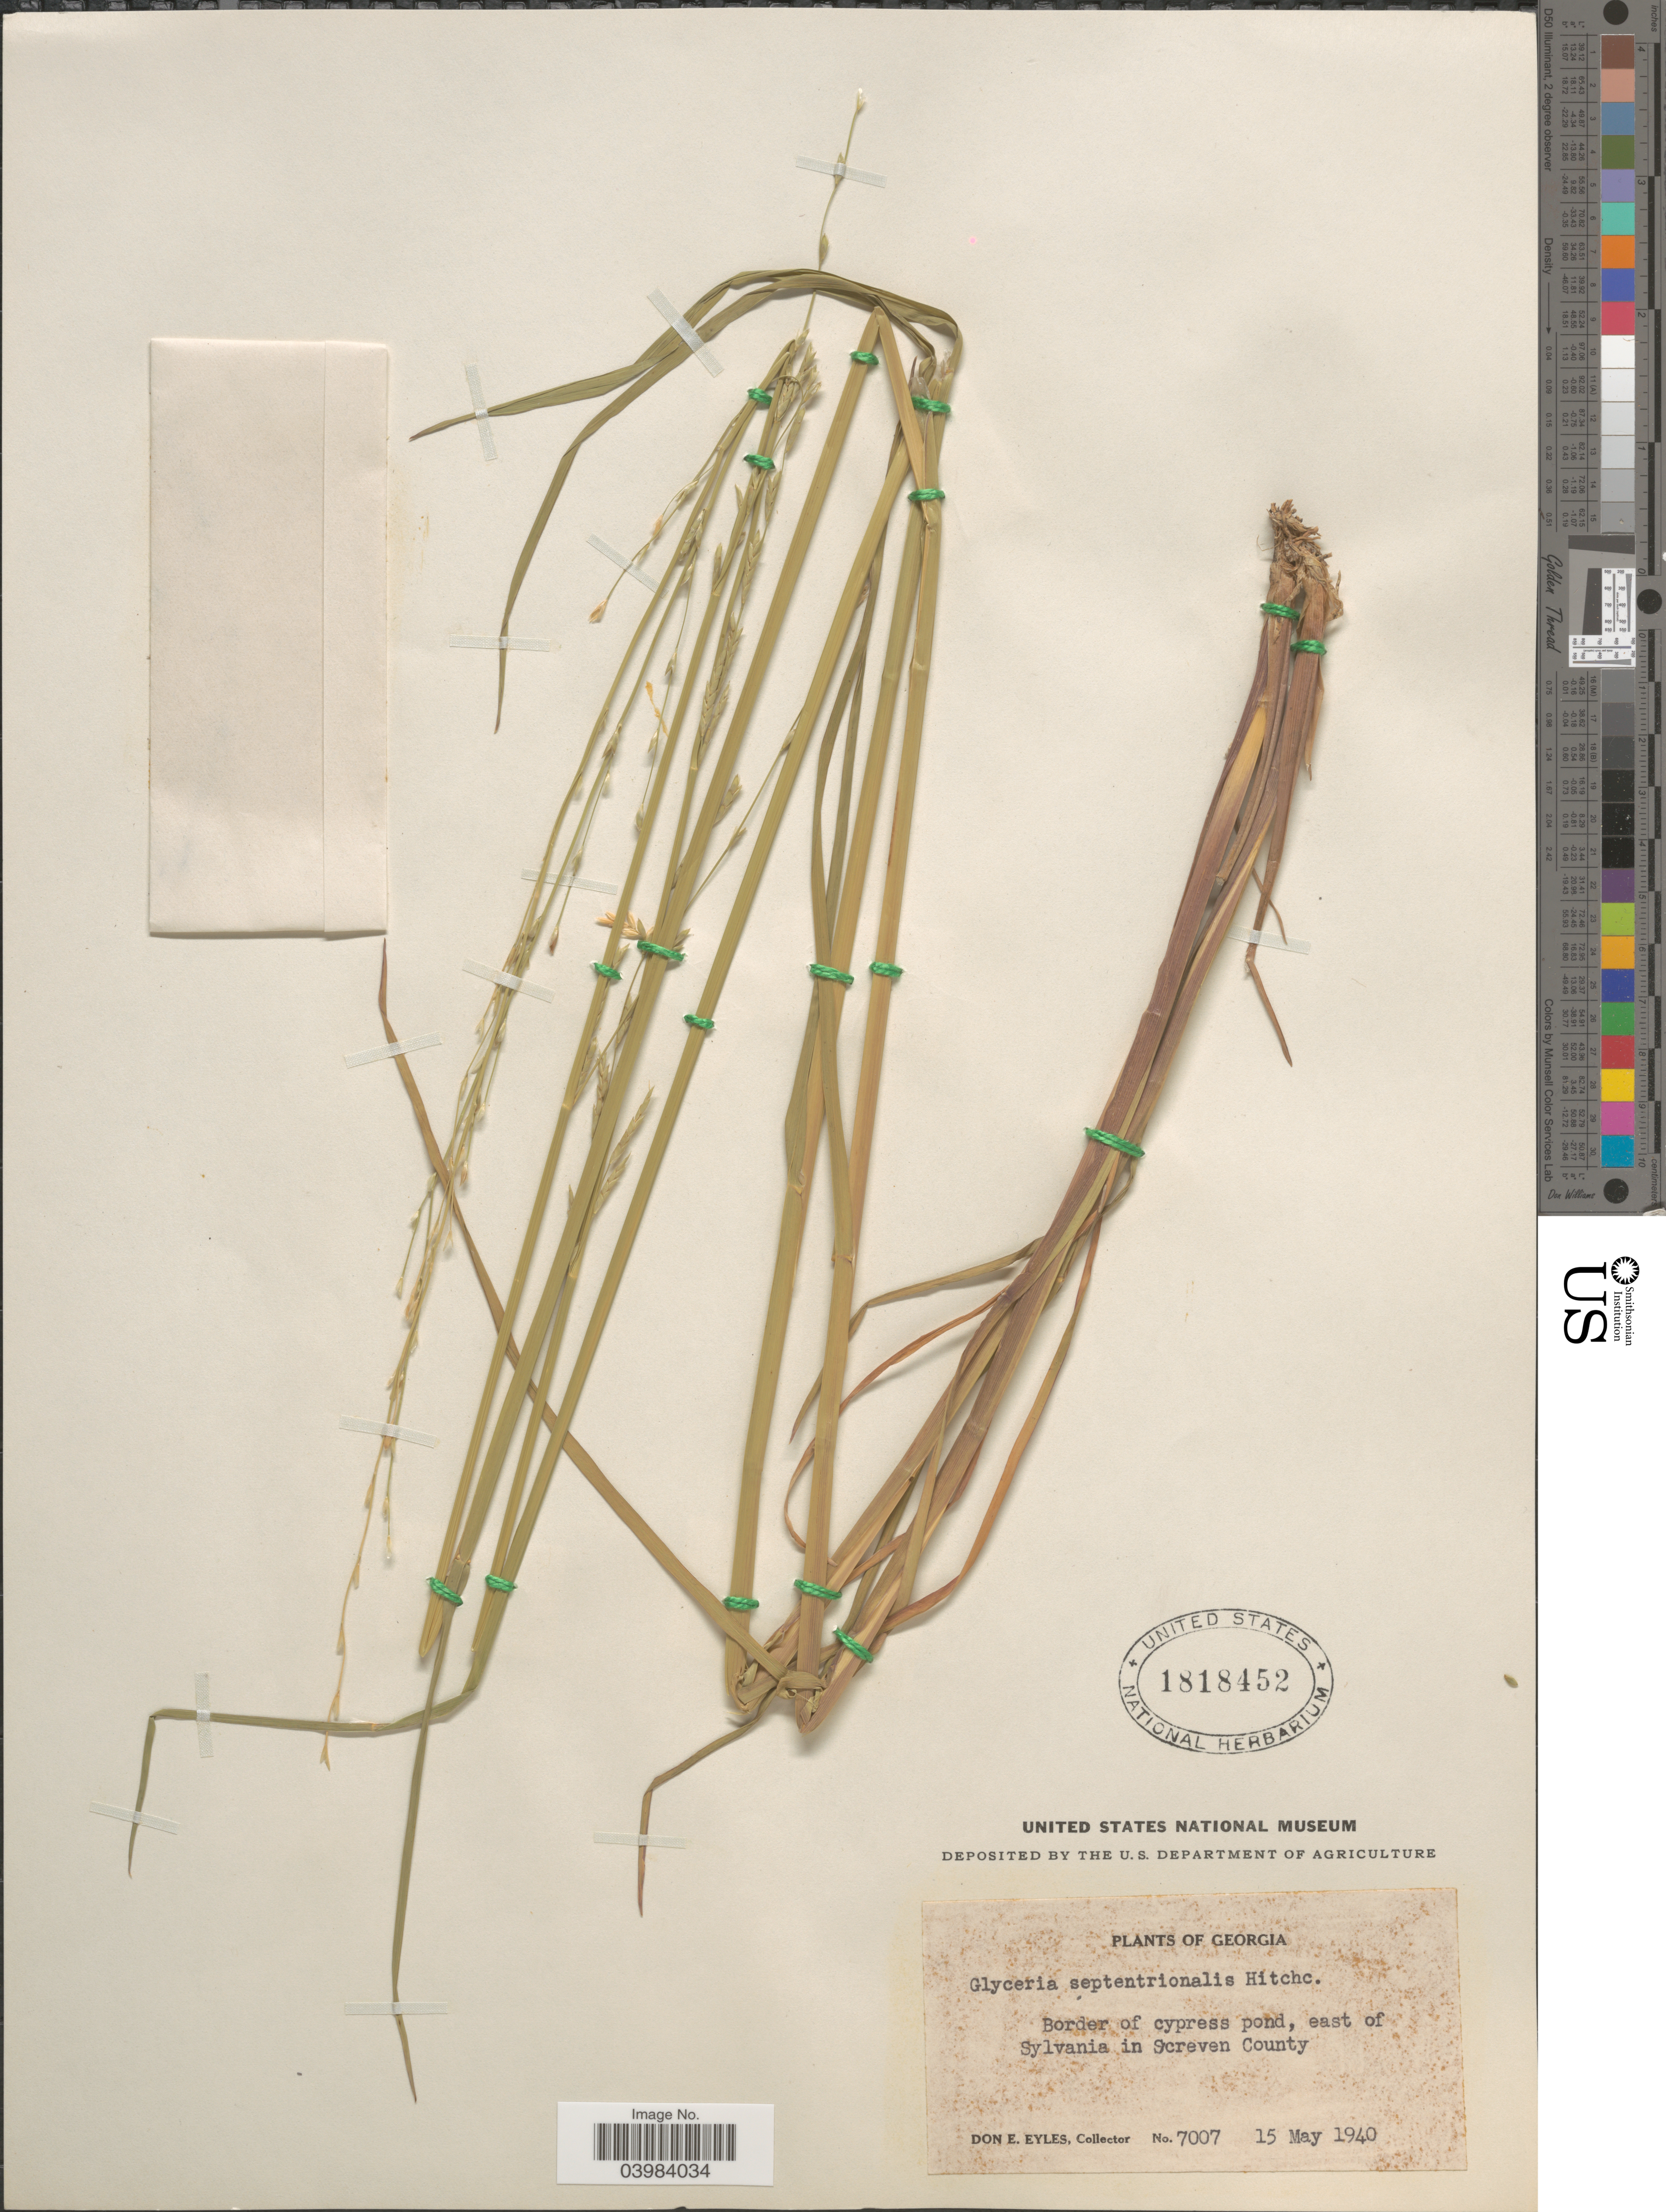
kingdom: Plantae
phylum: Tracheophyta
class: Liliopsida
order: Poales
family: Poaceae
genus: Glyceria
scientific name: Glyceria septentrionalis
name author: Hitchc.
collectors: D. Eyles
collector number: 7007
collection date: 1940-05-15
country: United States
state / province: Georgia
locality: Border of cypress pond, east of Sylvania in Screven County.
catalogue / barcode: US 1818452